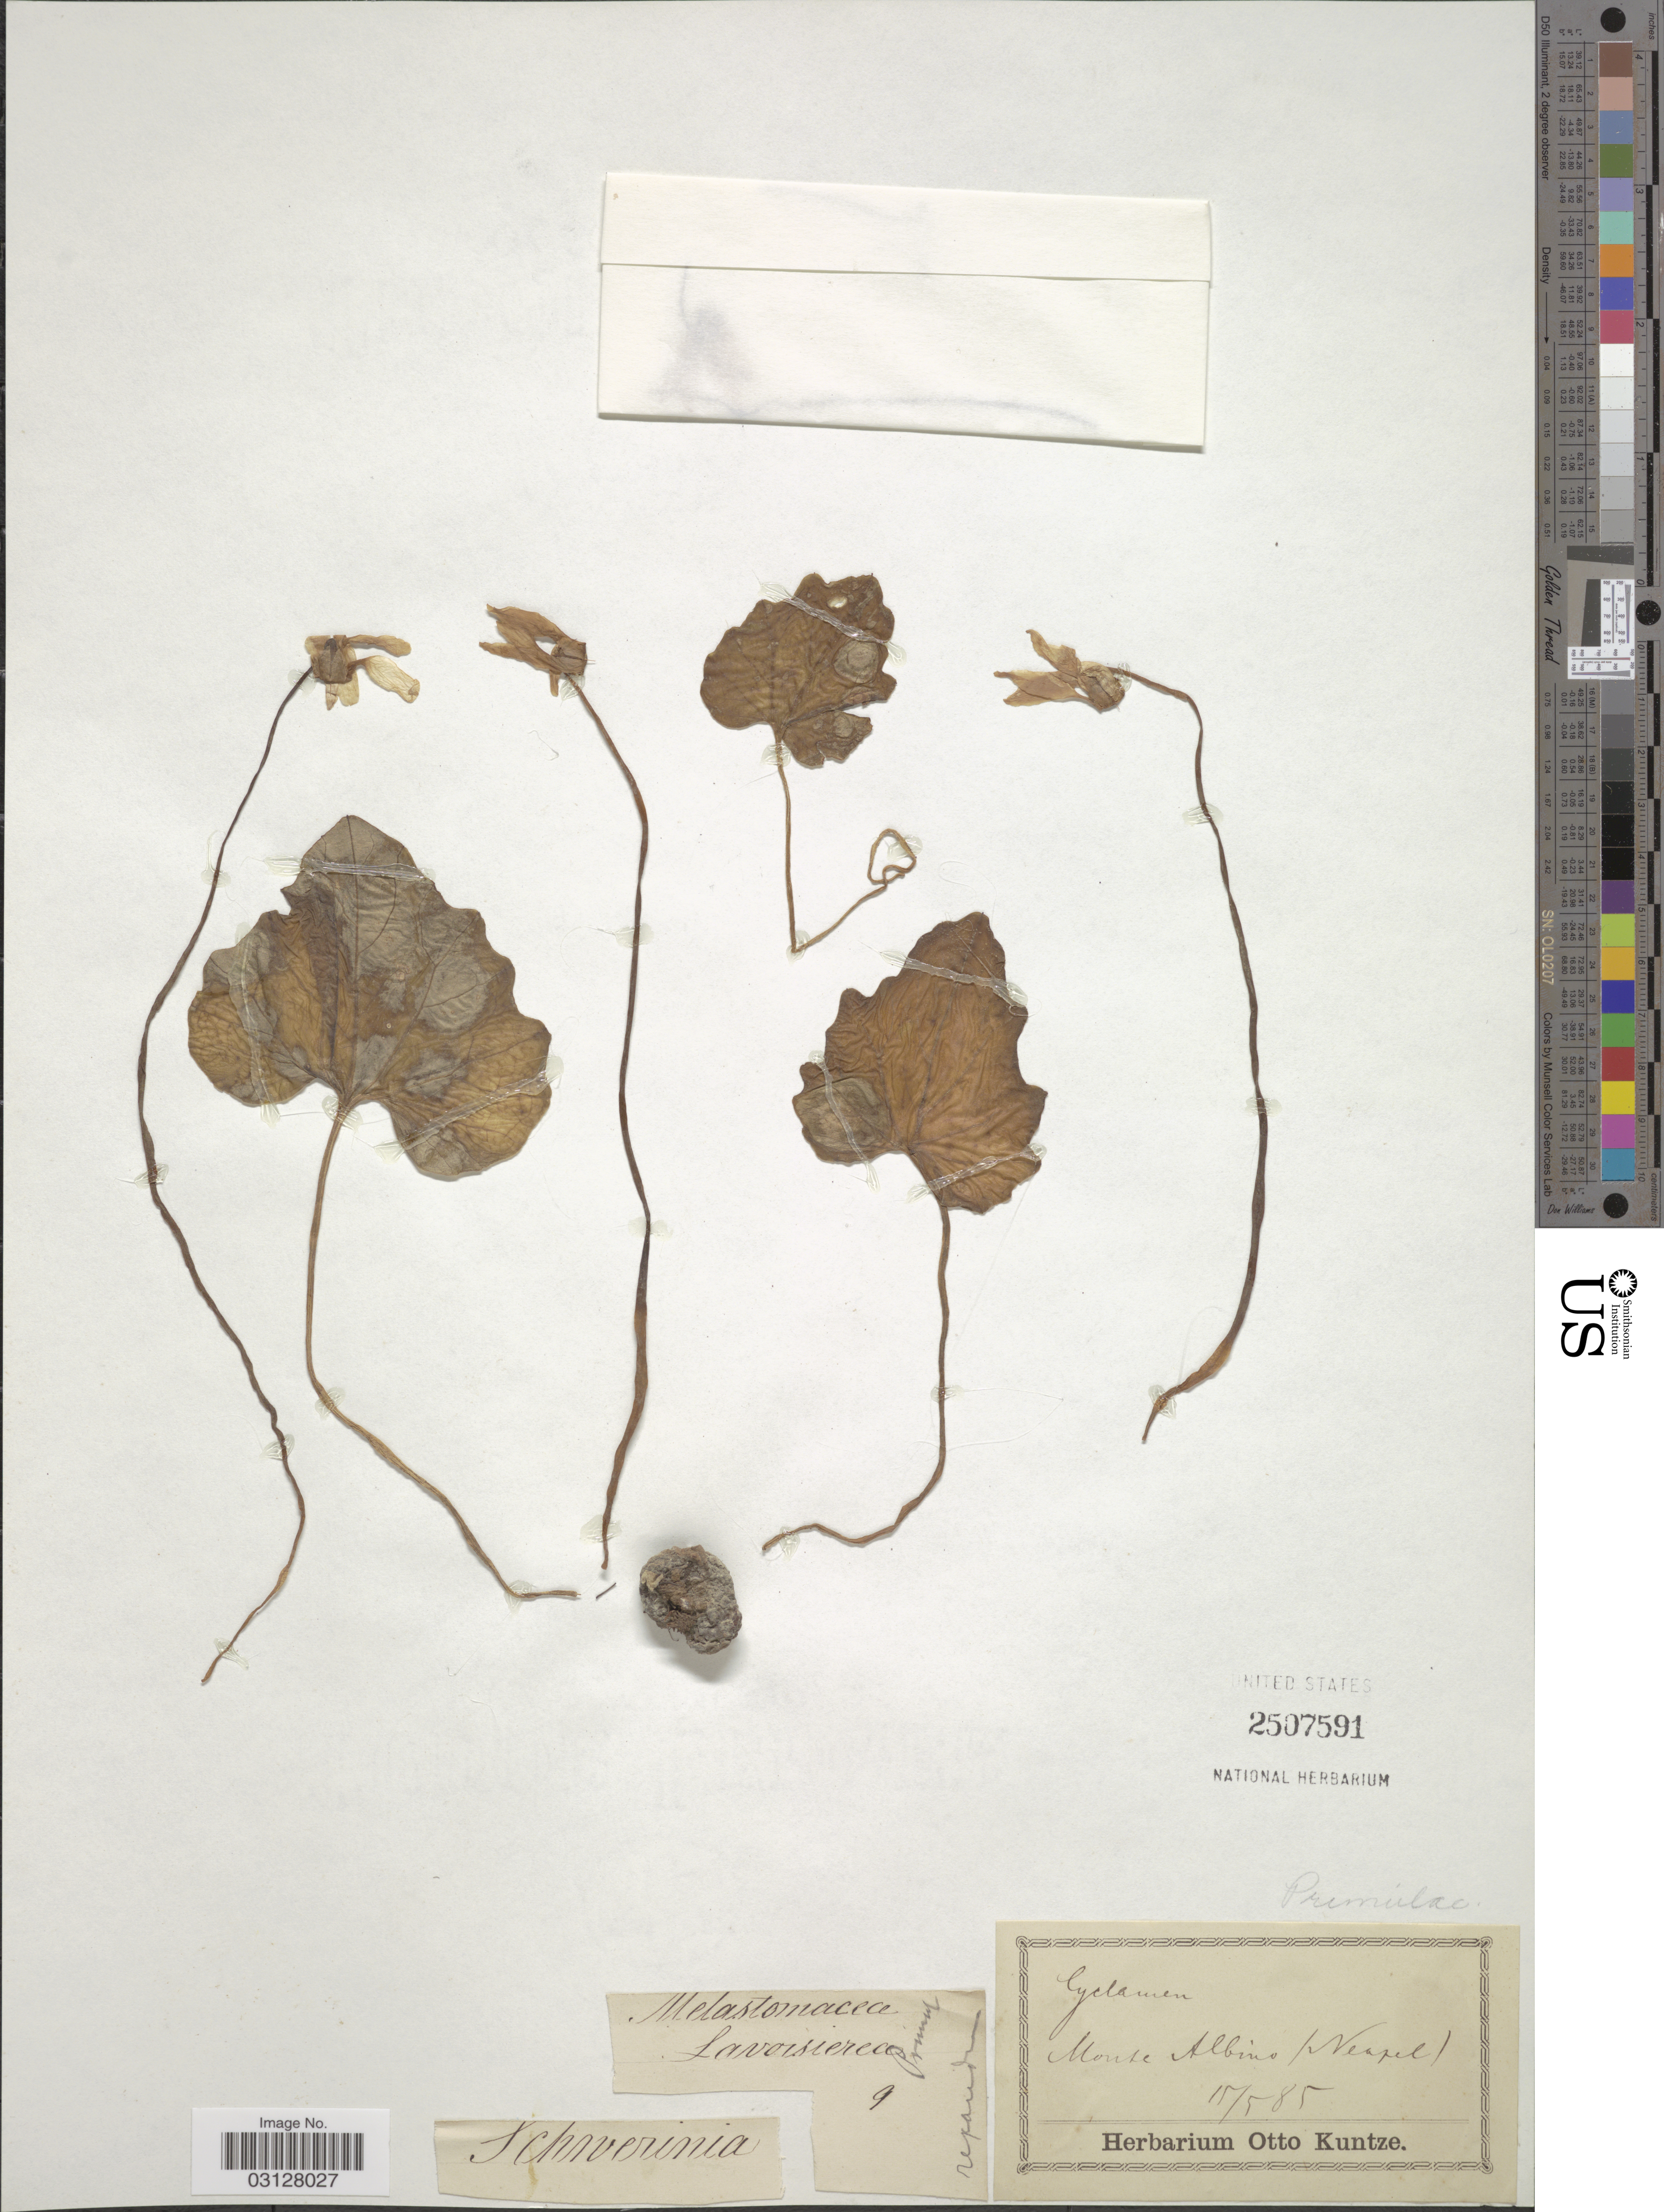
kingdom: Plantae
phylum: Tracheophyta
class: Magnoliopsida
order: Ericales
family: Primulaceae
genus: Cyclamen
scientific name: Cyclamen sp.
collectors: ex herb. Otto Kuntze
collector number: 9?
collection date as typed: Transcribed d/m/y: 15/5/85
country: Italy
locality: Monte Albino (Neapel).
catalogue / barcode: US 2507591